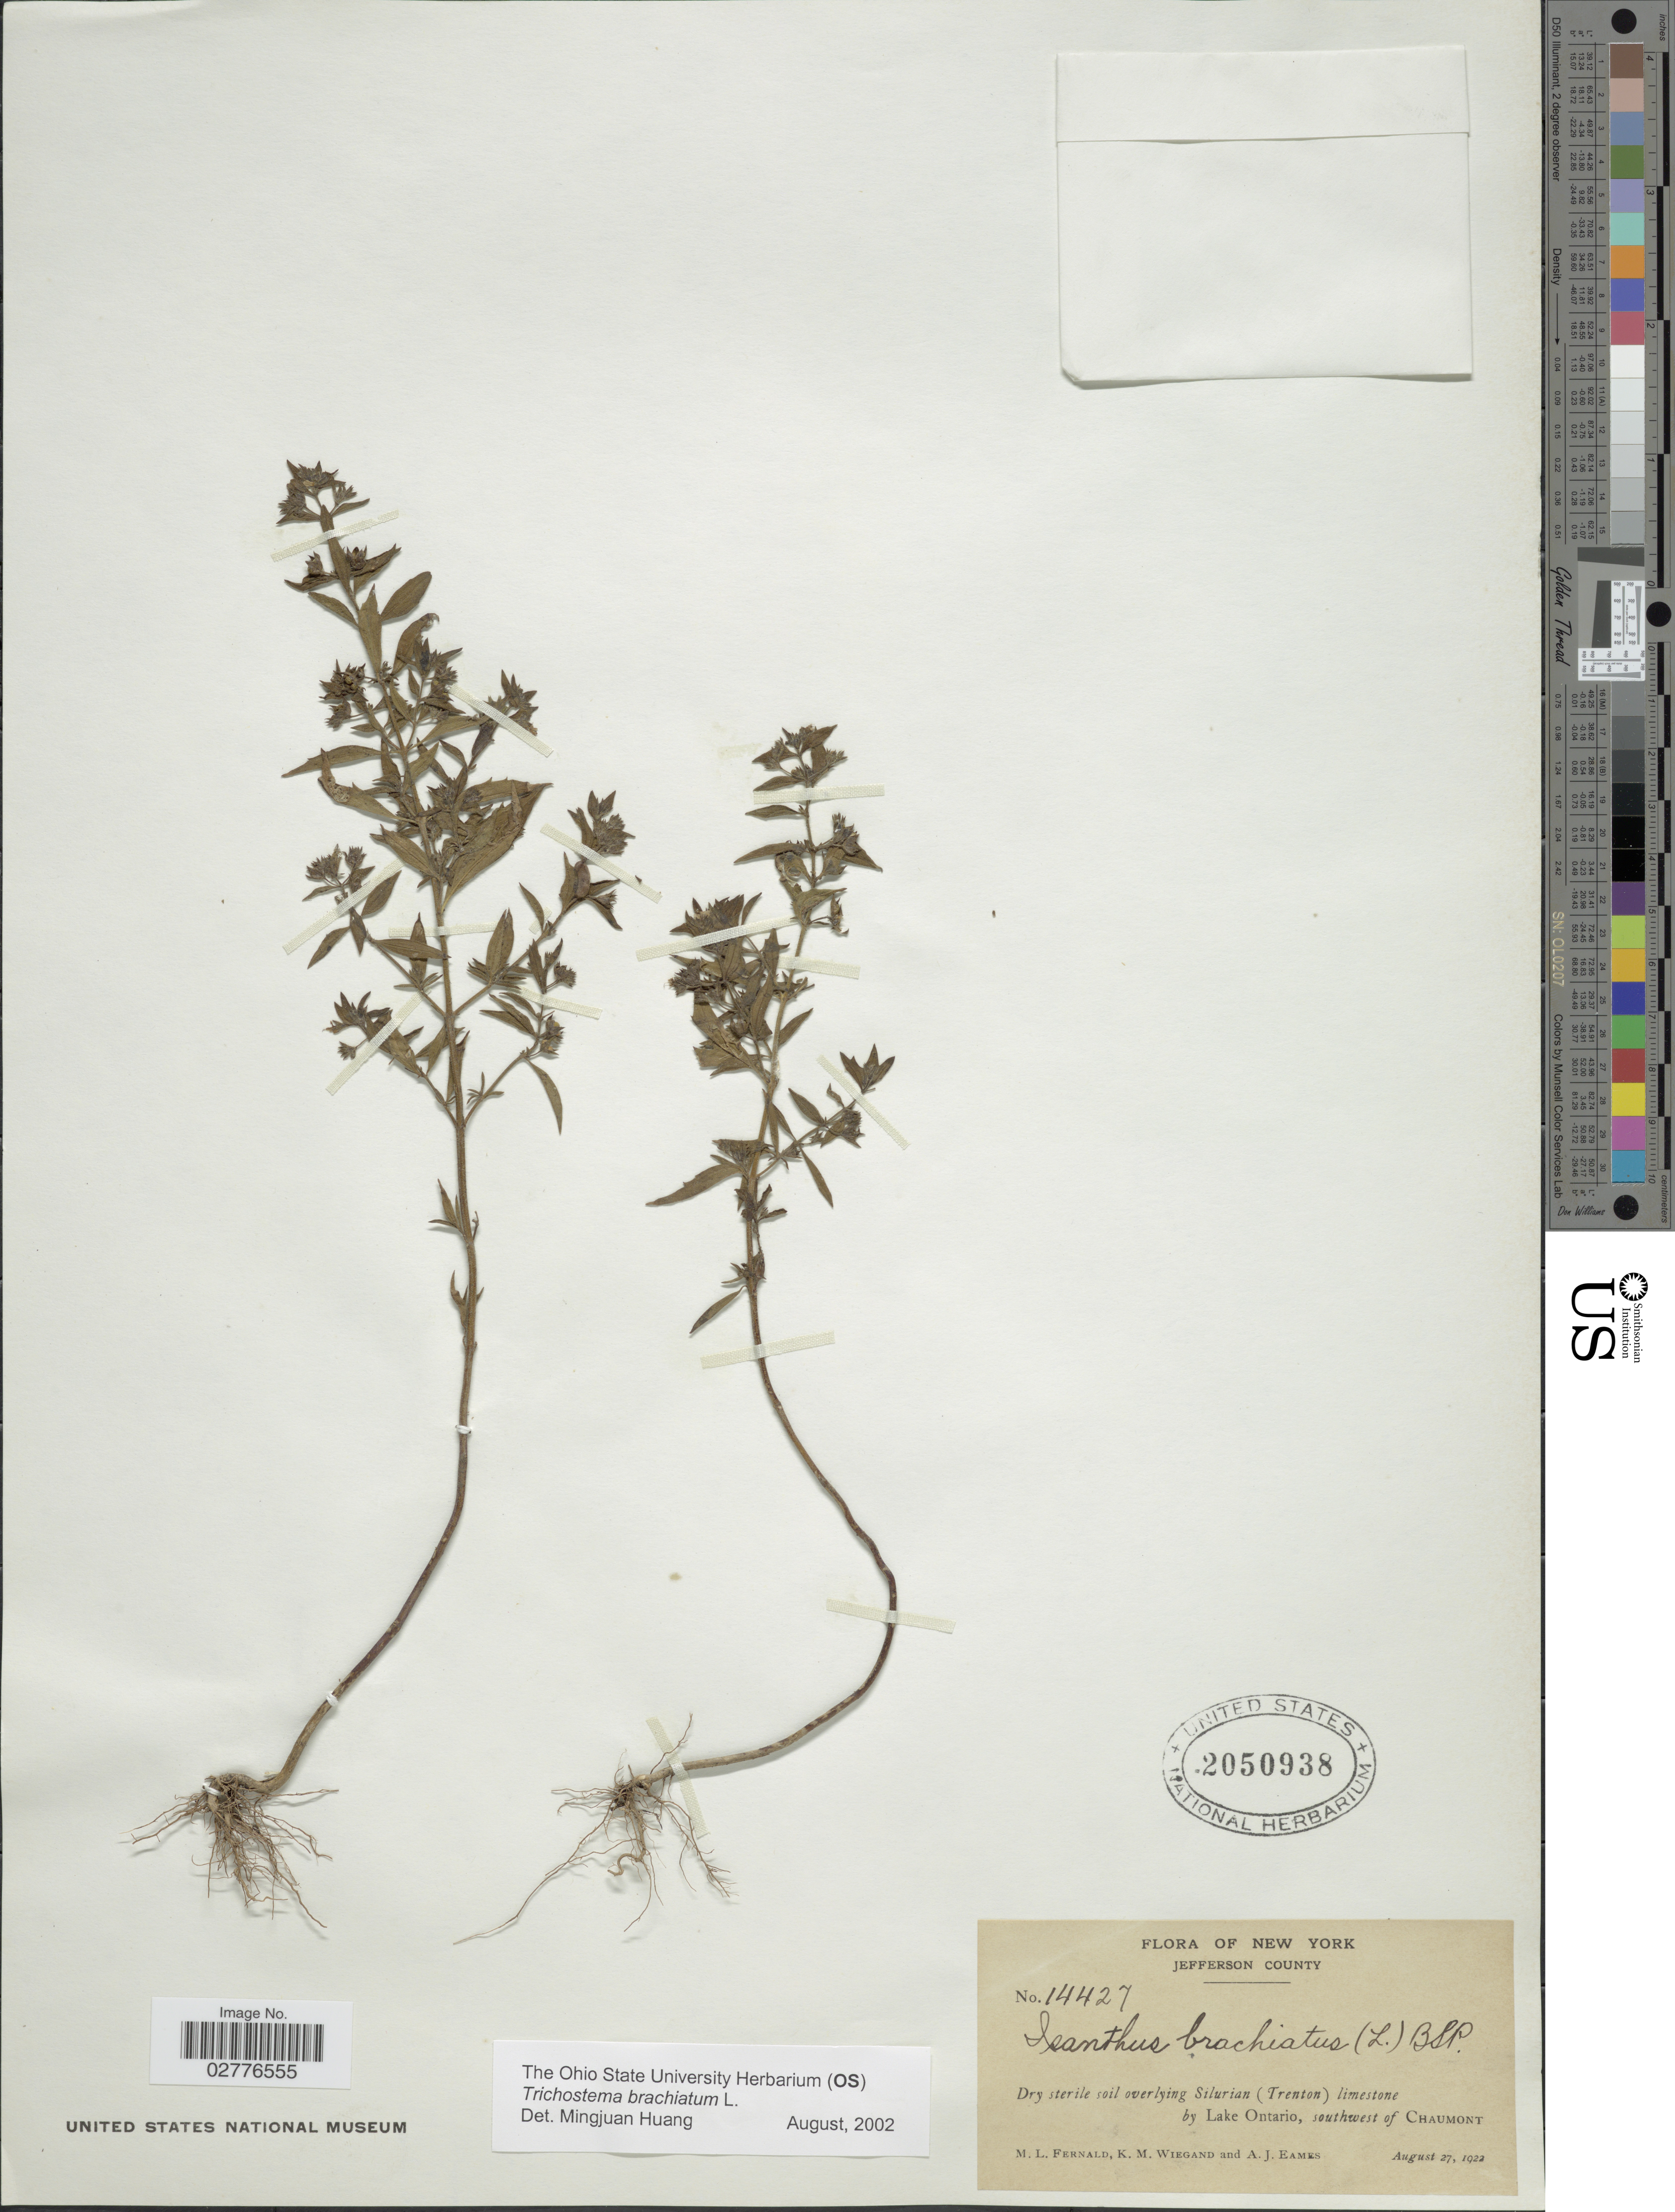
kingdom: Plantae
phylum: Tracheophyta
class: Magnoliopsida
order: Lamiales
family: Lamiaceae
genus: Trichostema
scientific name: Trichostema brachiatum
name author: L.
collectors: M. L. Fernald, K. M. Wiegand & A. J. Eames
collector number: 14427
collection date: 1922-08-27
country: United States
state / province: New York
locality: Jefferson County. Dry sterile soil overlying Silurian (Trenton) limestone by Lake Ontario, southwest of Chaumont.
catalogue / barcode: US 2050938